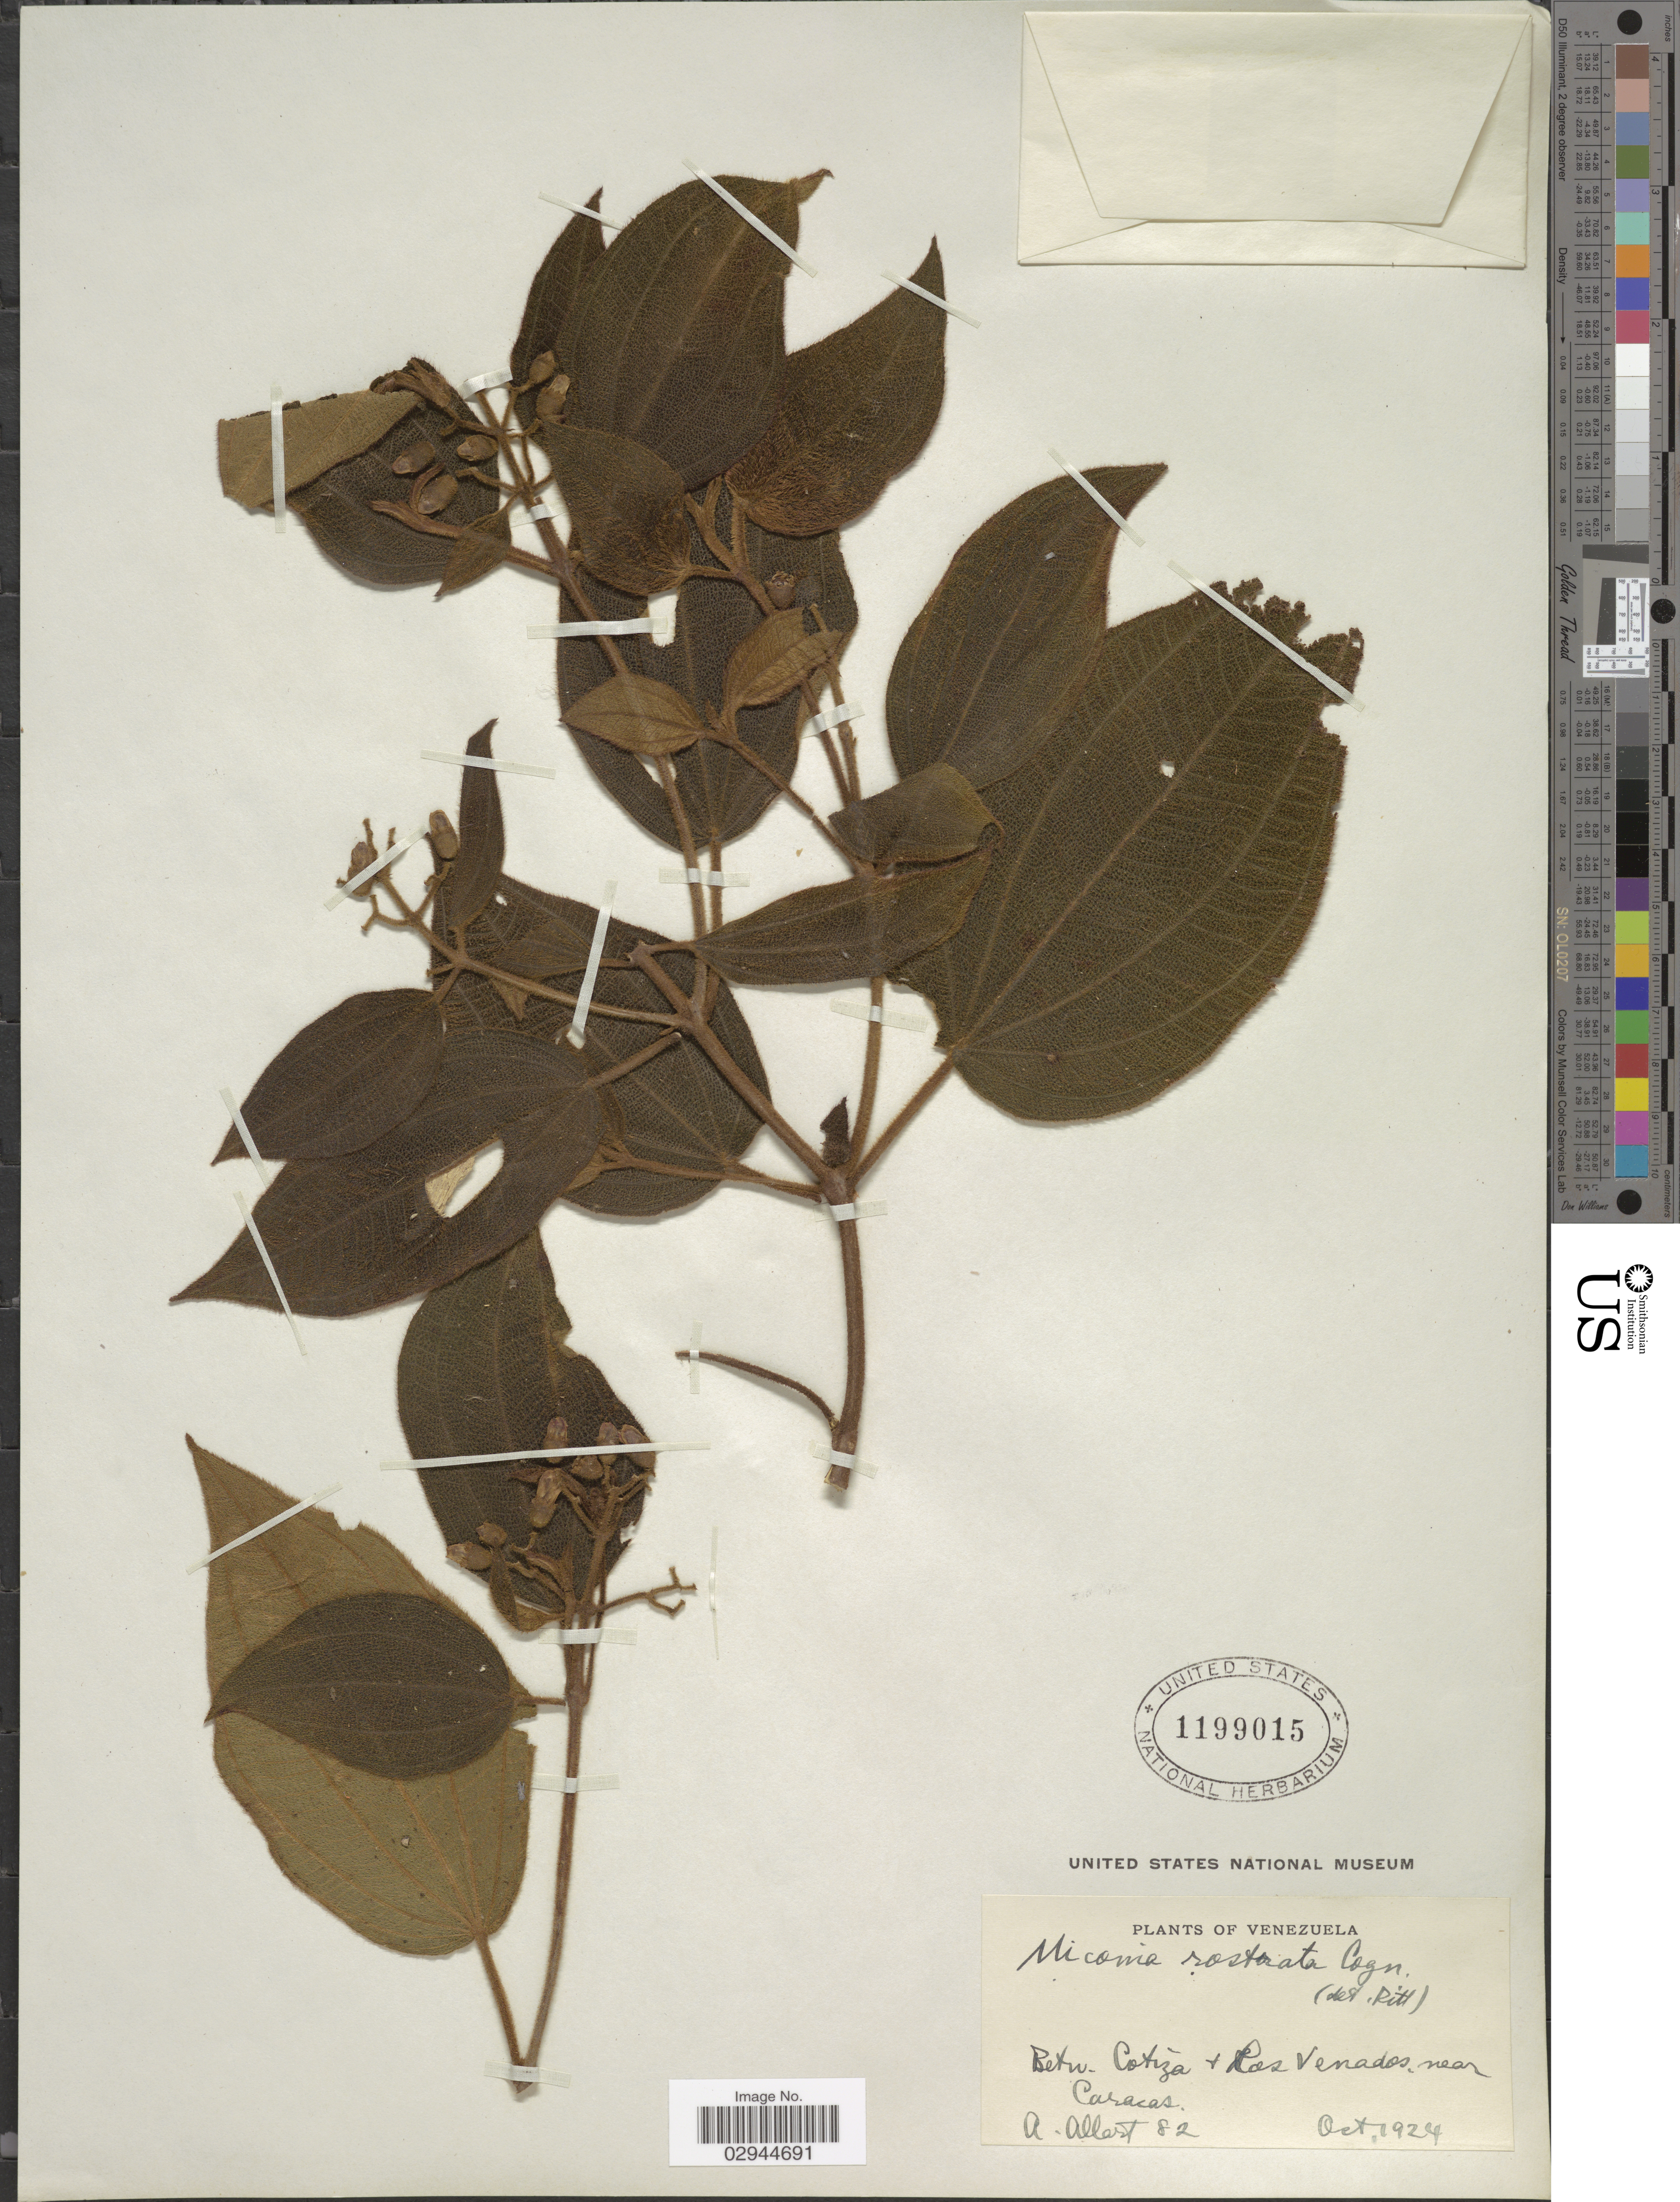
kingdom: Plantae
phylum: Tracheophyta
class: Magnoliopsida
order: Myrtales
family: Melastomataceae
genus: Miconia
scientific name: Miconia tuberculata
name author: (Naudin) Triana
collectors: A. Albert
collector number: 82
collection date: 1924-10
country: Venezuela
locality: Betw. Cotiza+ Ras Venados near Caracas.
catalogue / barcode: US 1199015